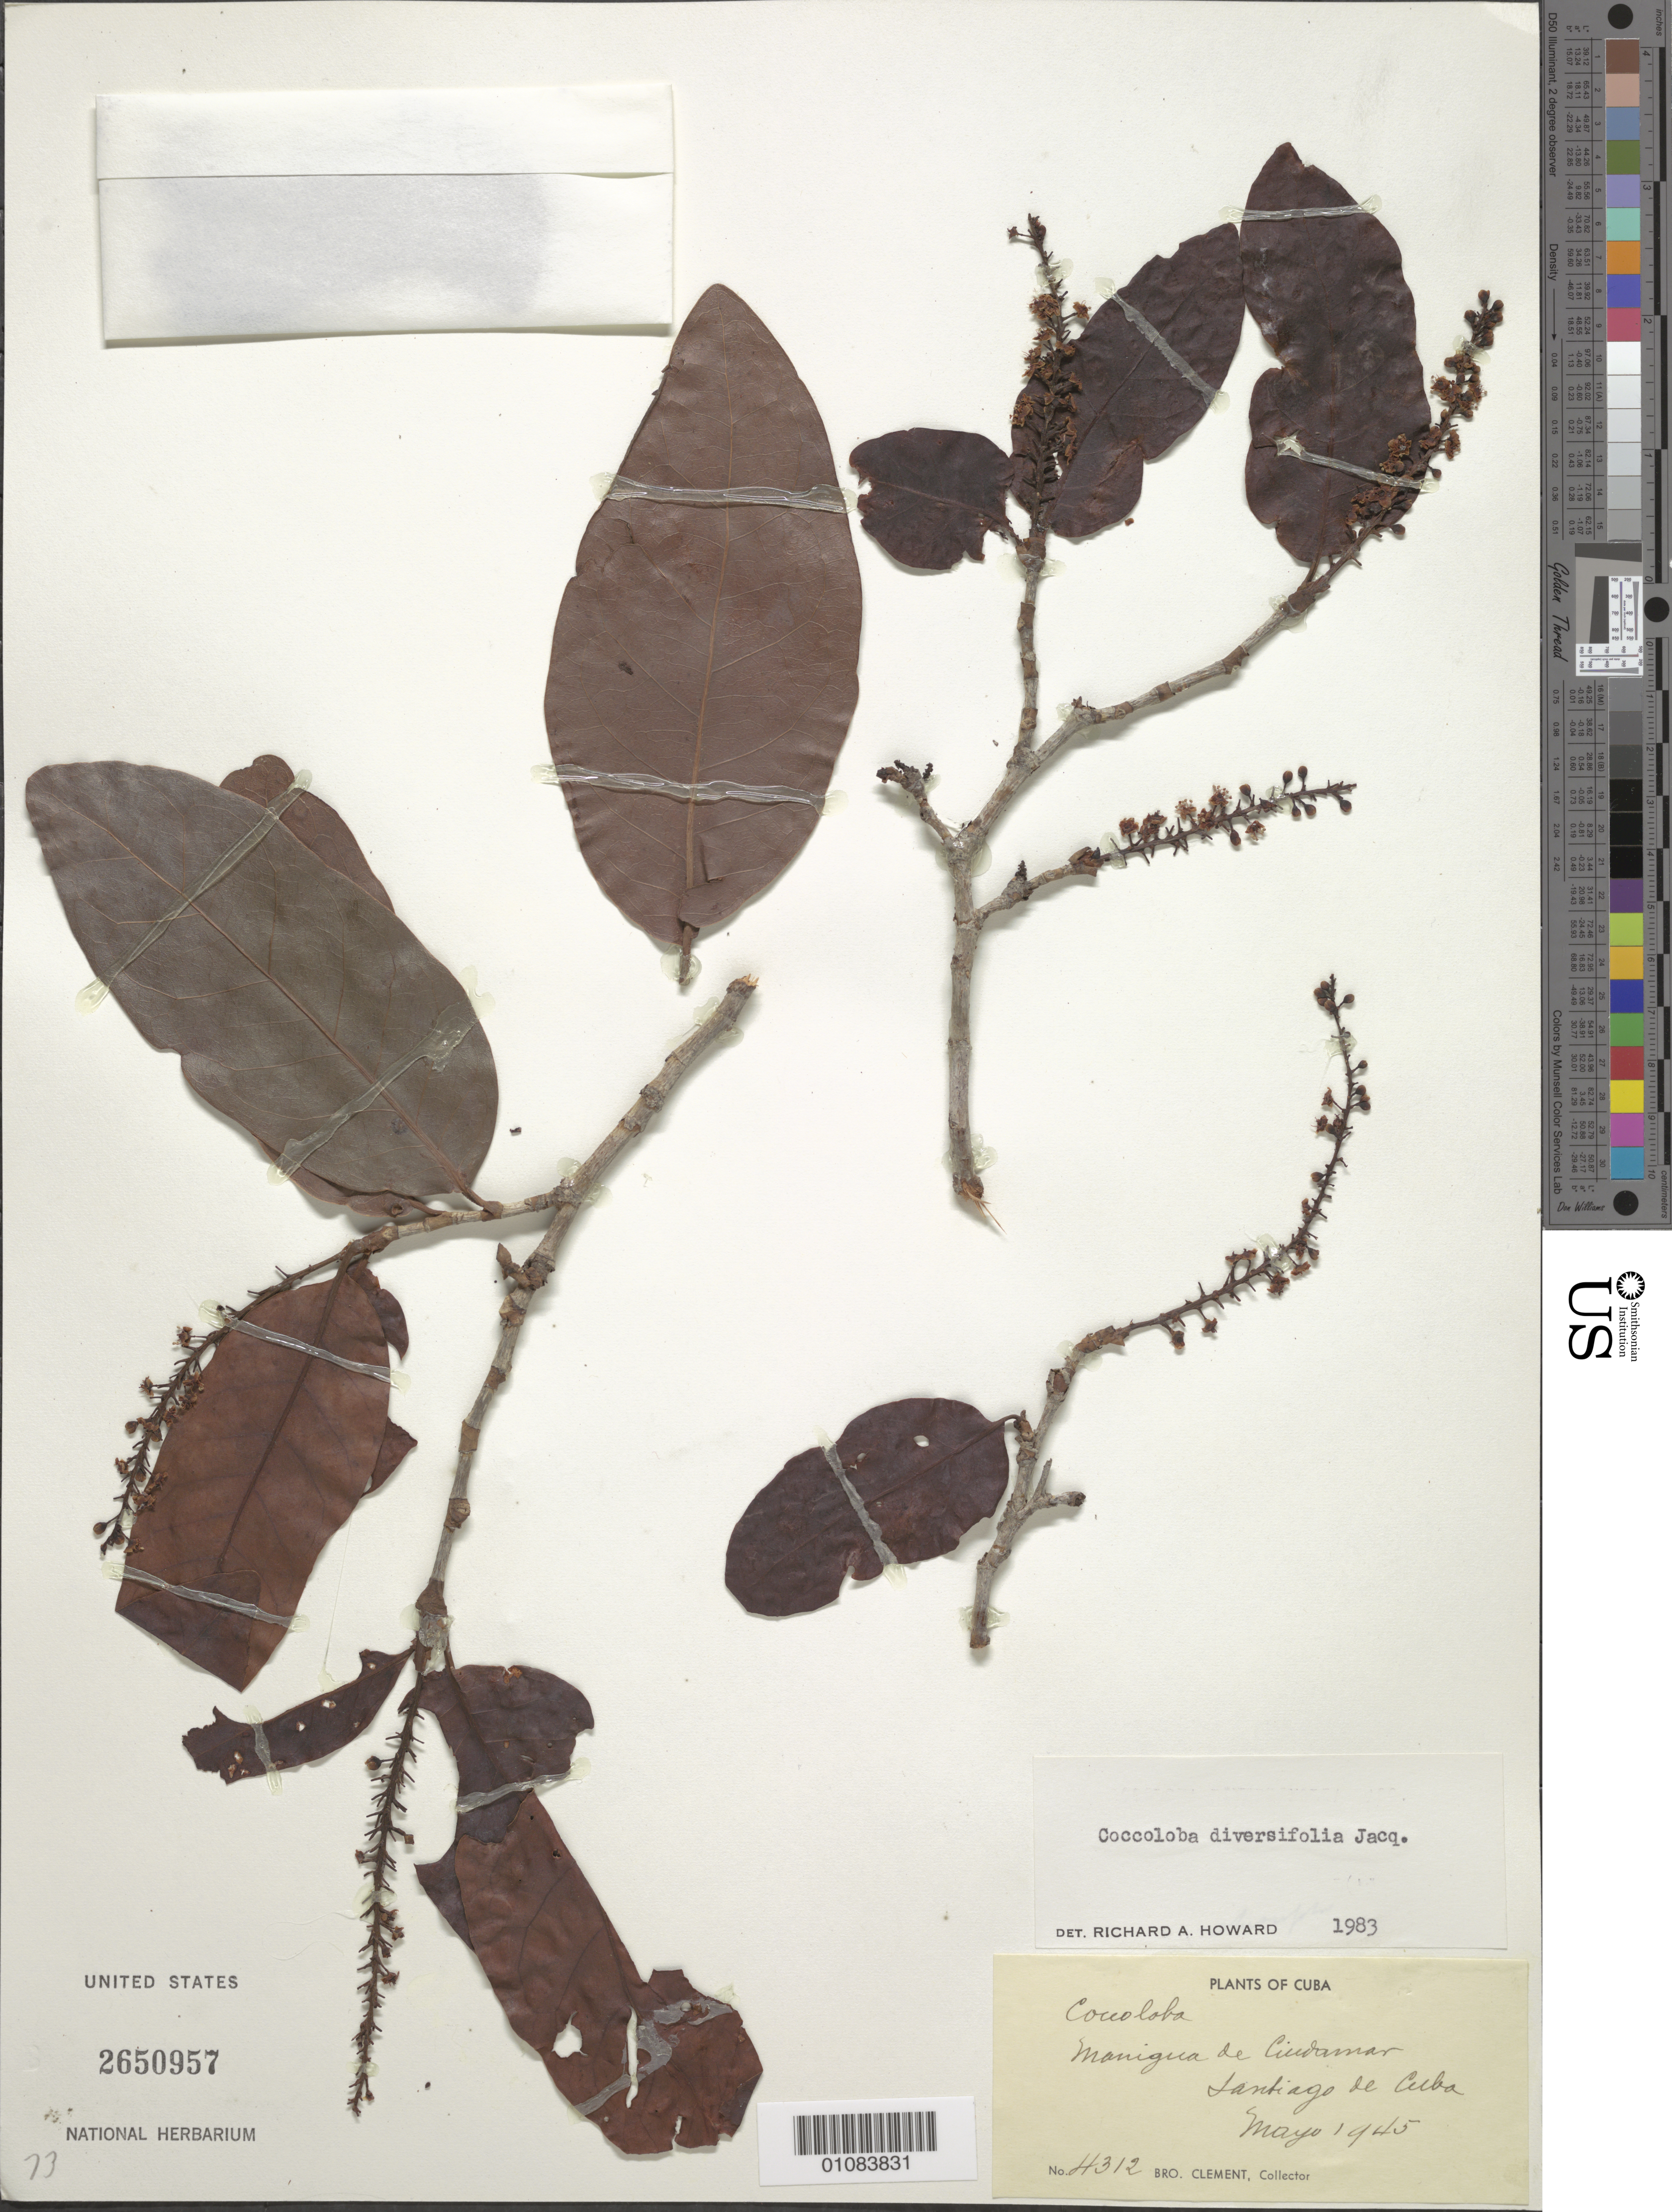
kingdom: Plantae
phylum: Tracheophyta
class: Magnoliopsida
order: Caryophyllales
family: Polygonaceae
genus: Coccoloba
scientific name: Coccoloba diversifolia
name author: Jacq.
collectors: Bro. Clemente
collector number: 4312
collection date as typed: May 1945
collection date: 1945-05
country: Cuba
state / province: Santiago de Cuba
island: Cuba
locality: Manigua de Ciudamar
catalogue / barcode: US 2650957